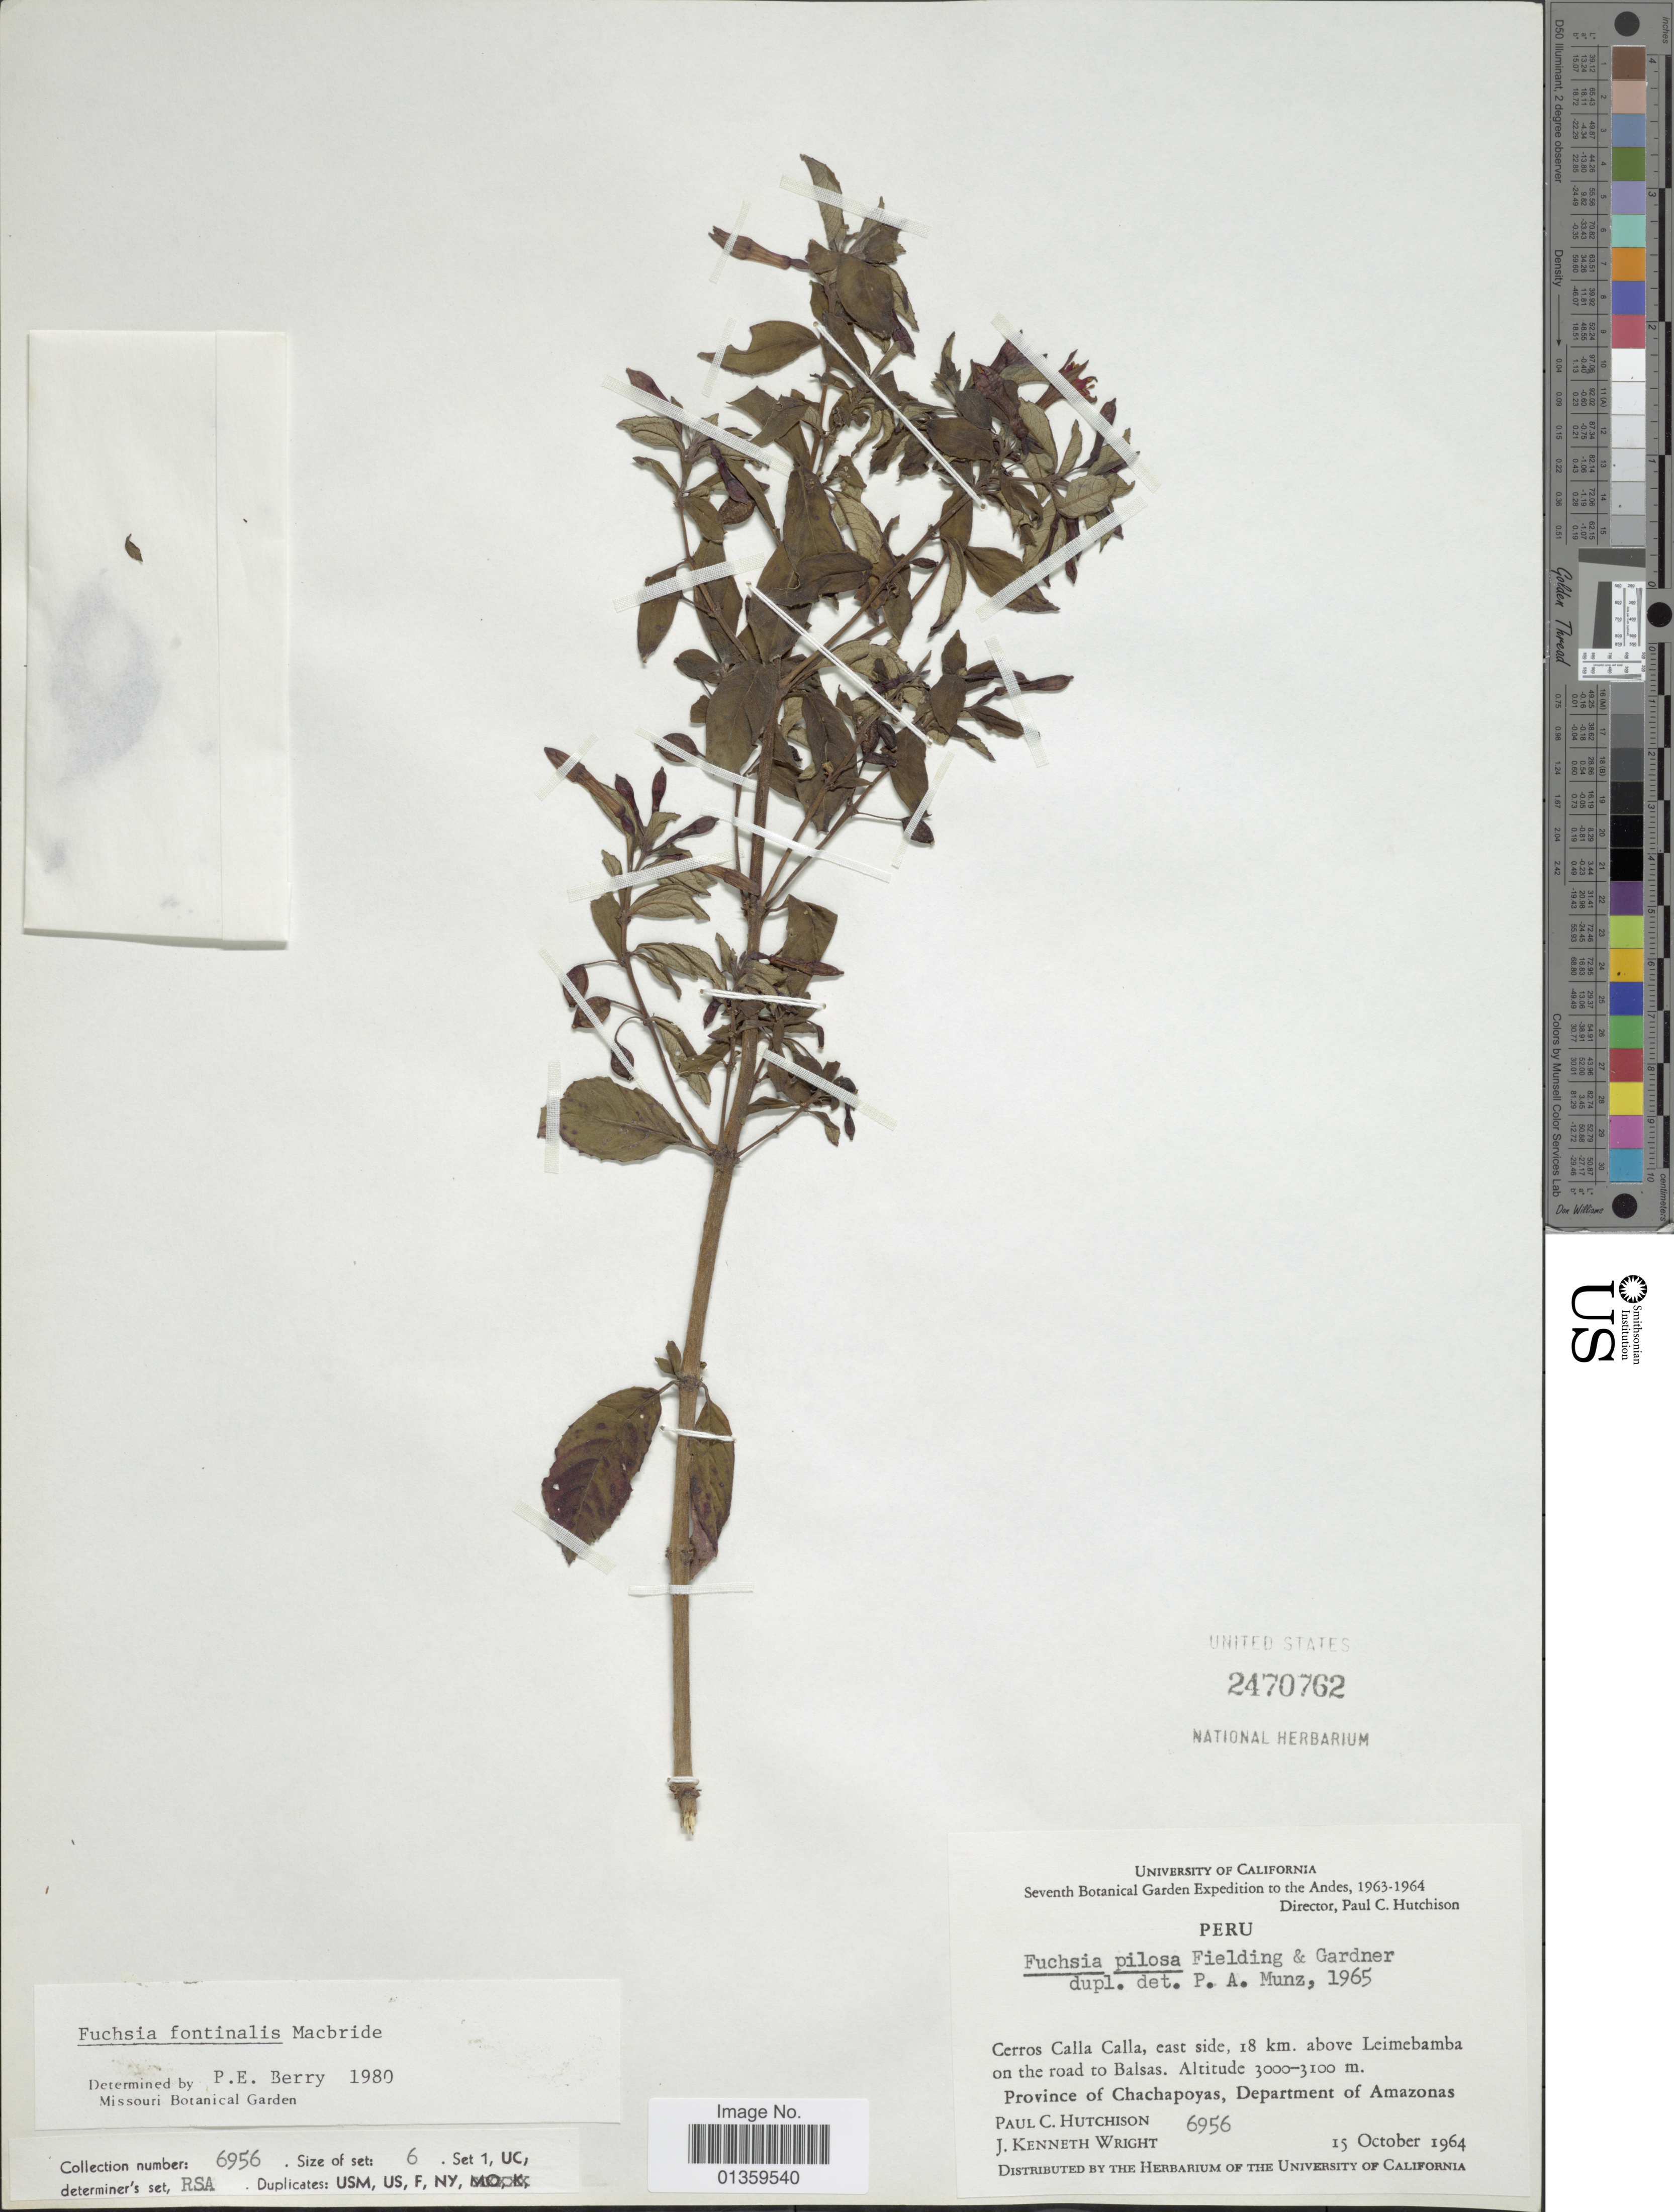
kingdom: Plantae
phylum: Tracheophyta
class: Magnoliopsida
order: Myrtales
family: Onagraceae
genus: Fuchsia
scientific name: Fuchsia fontinalis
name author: J.F. Macbr.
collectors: P. C. Hutchison & J. K. Wright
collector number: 6956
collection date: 1964-10-15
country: Peru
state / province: Amazonas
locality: Cerros Calla Calla, east side, 18 km. above Leimebamba on the road to Balsas. Province of Chachapoyas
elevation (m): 3000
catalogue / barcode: US 2470762